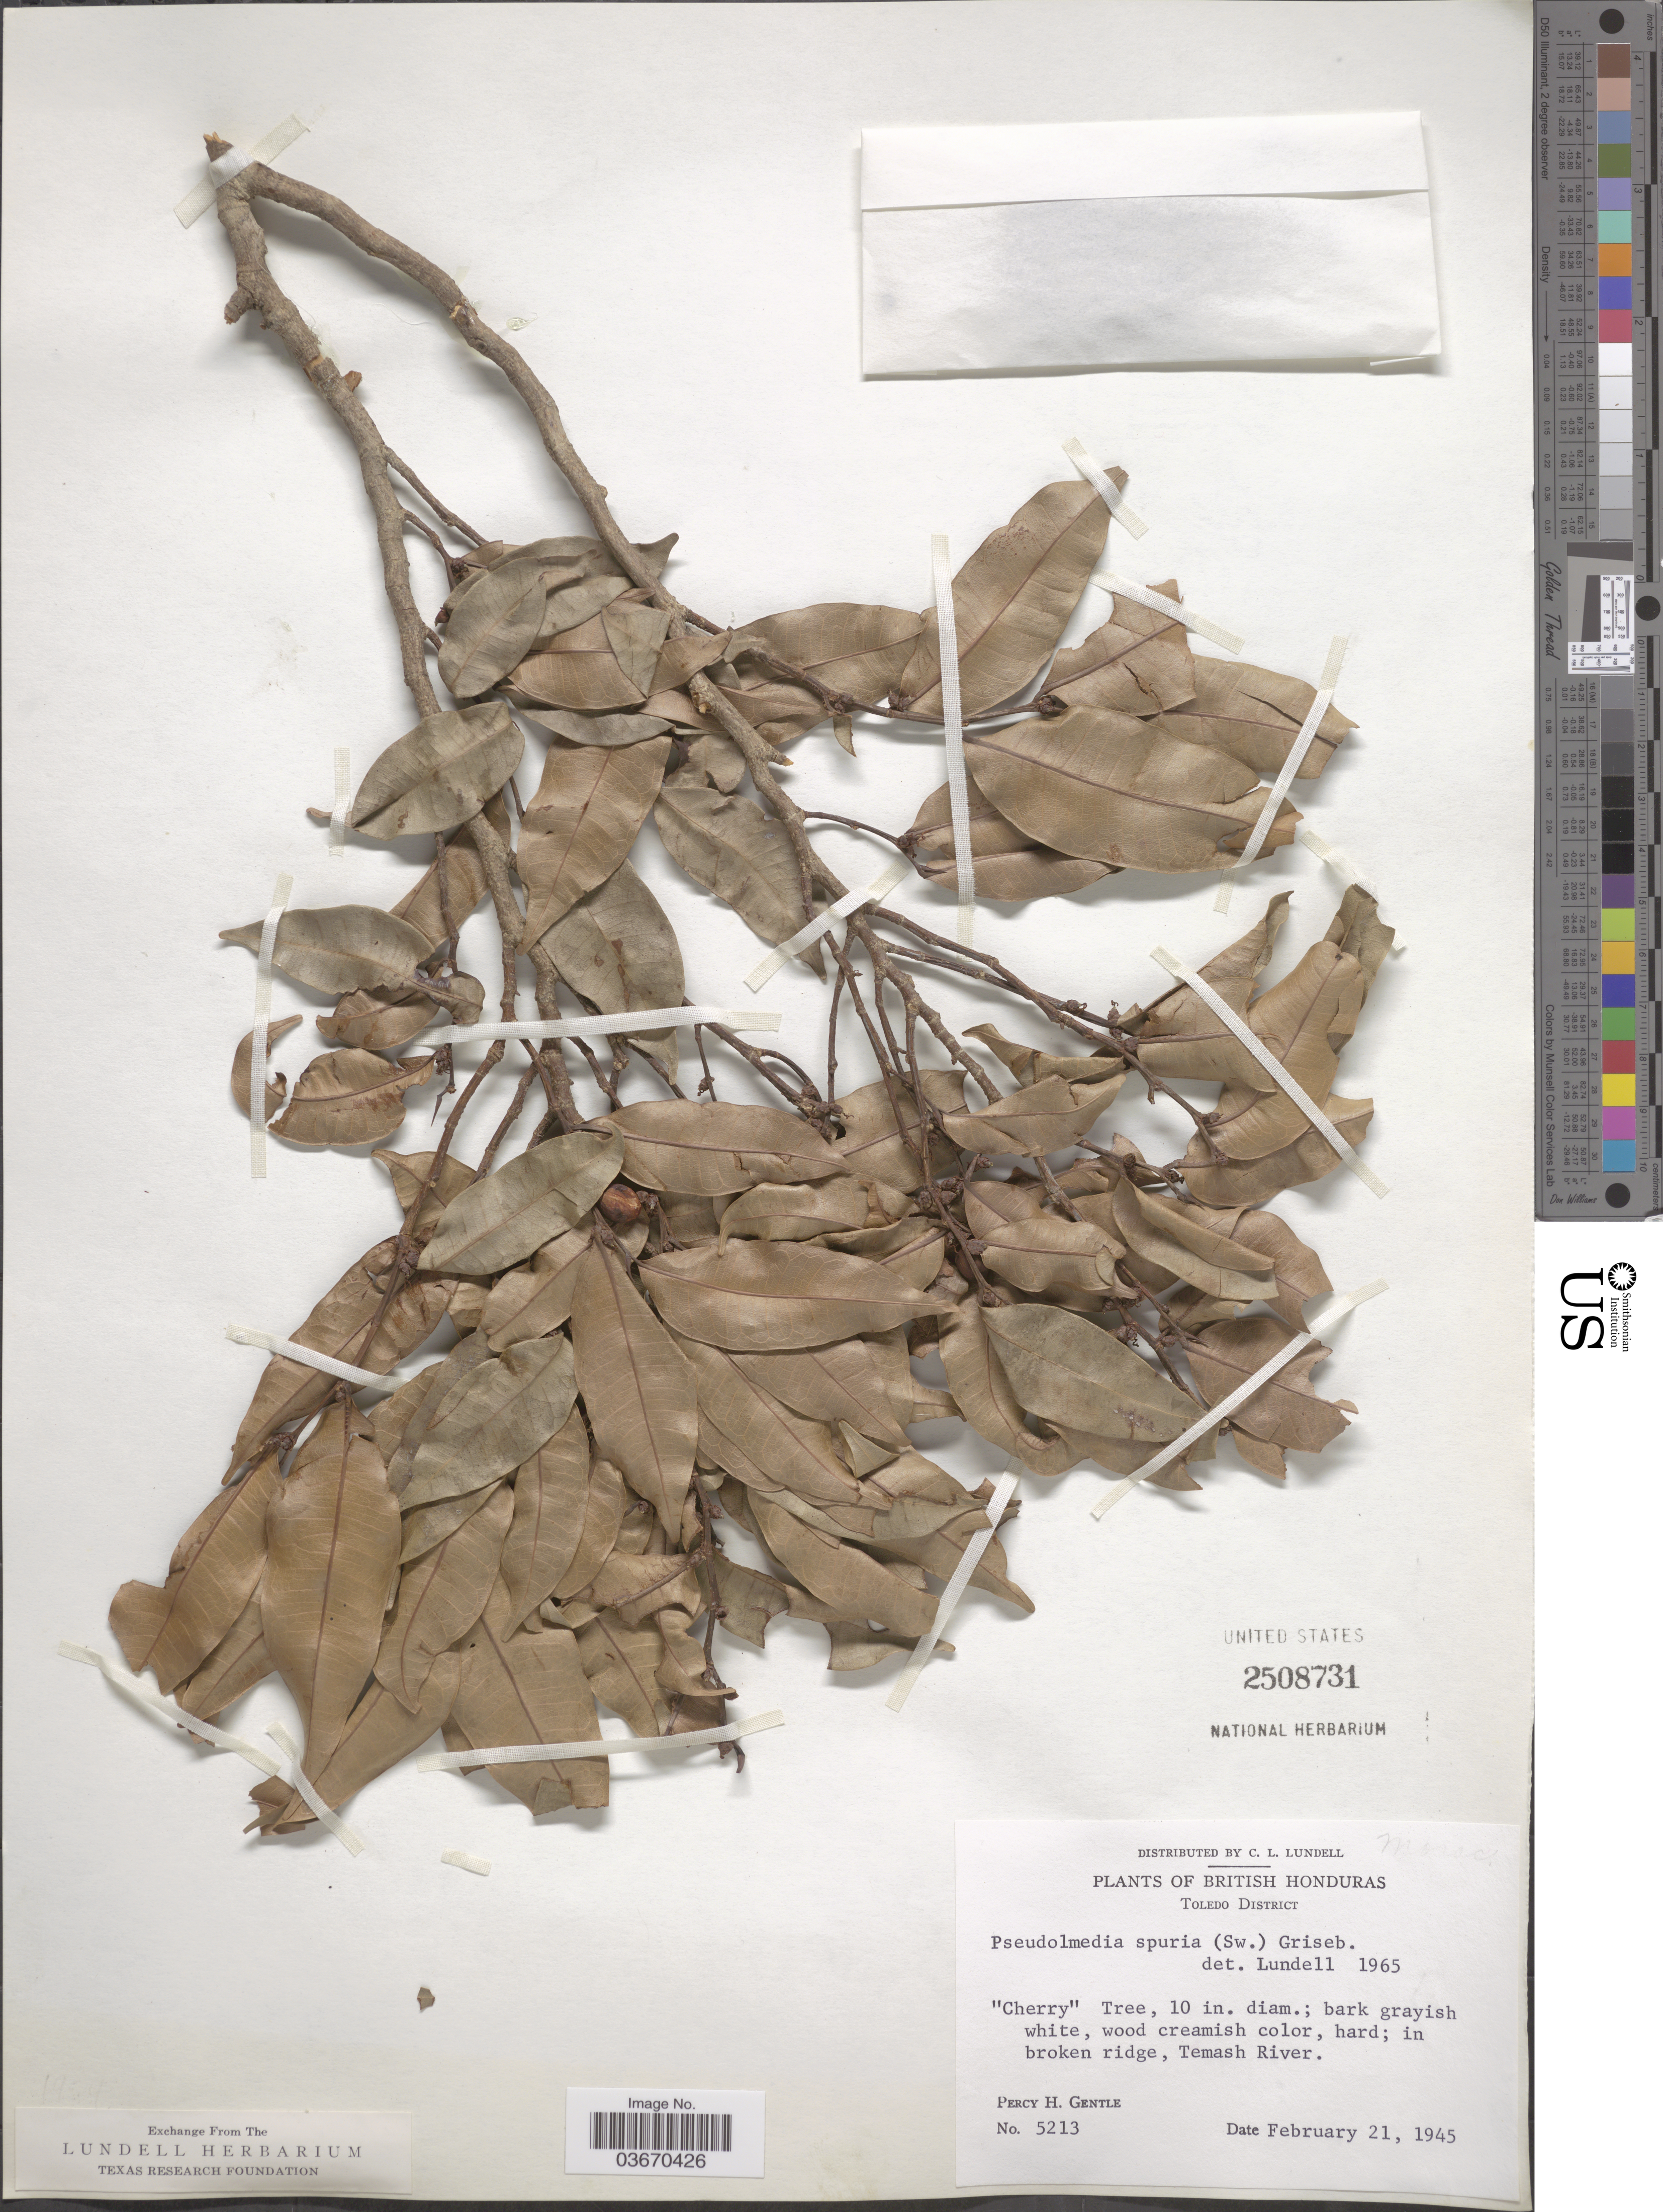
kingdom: Plantae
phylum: Tracheophyta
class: Magnoliopsida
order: Rosales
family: Moraceae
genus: Pseudolmedia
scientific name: Pseudolmedia spuria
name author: (Sw.) Griseb.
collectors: P. H. Gentle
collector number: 5213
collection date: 1945-02-21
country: Belize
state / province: Toledo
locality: British Honduras. Toledo District. Temash River.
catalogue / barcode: US 2508731